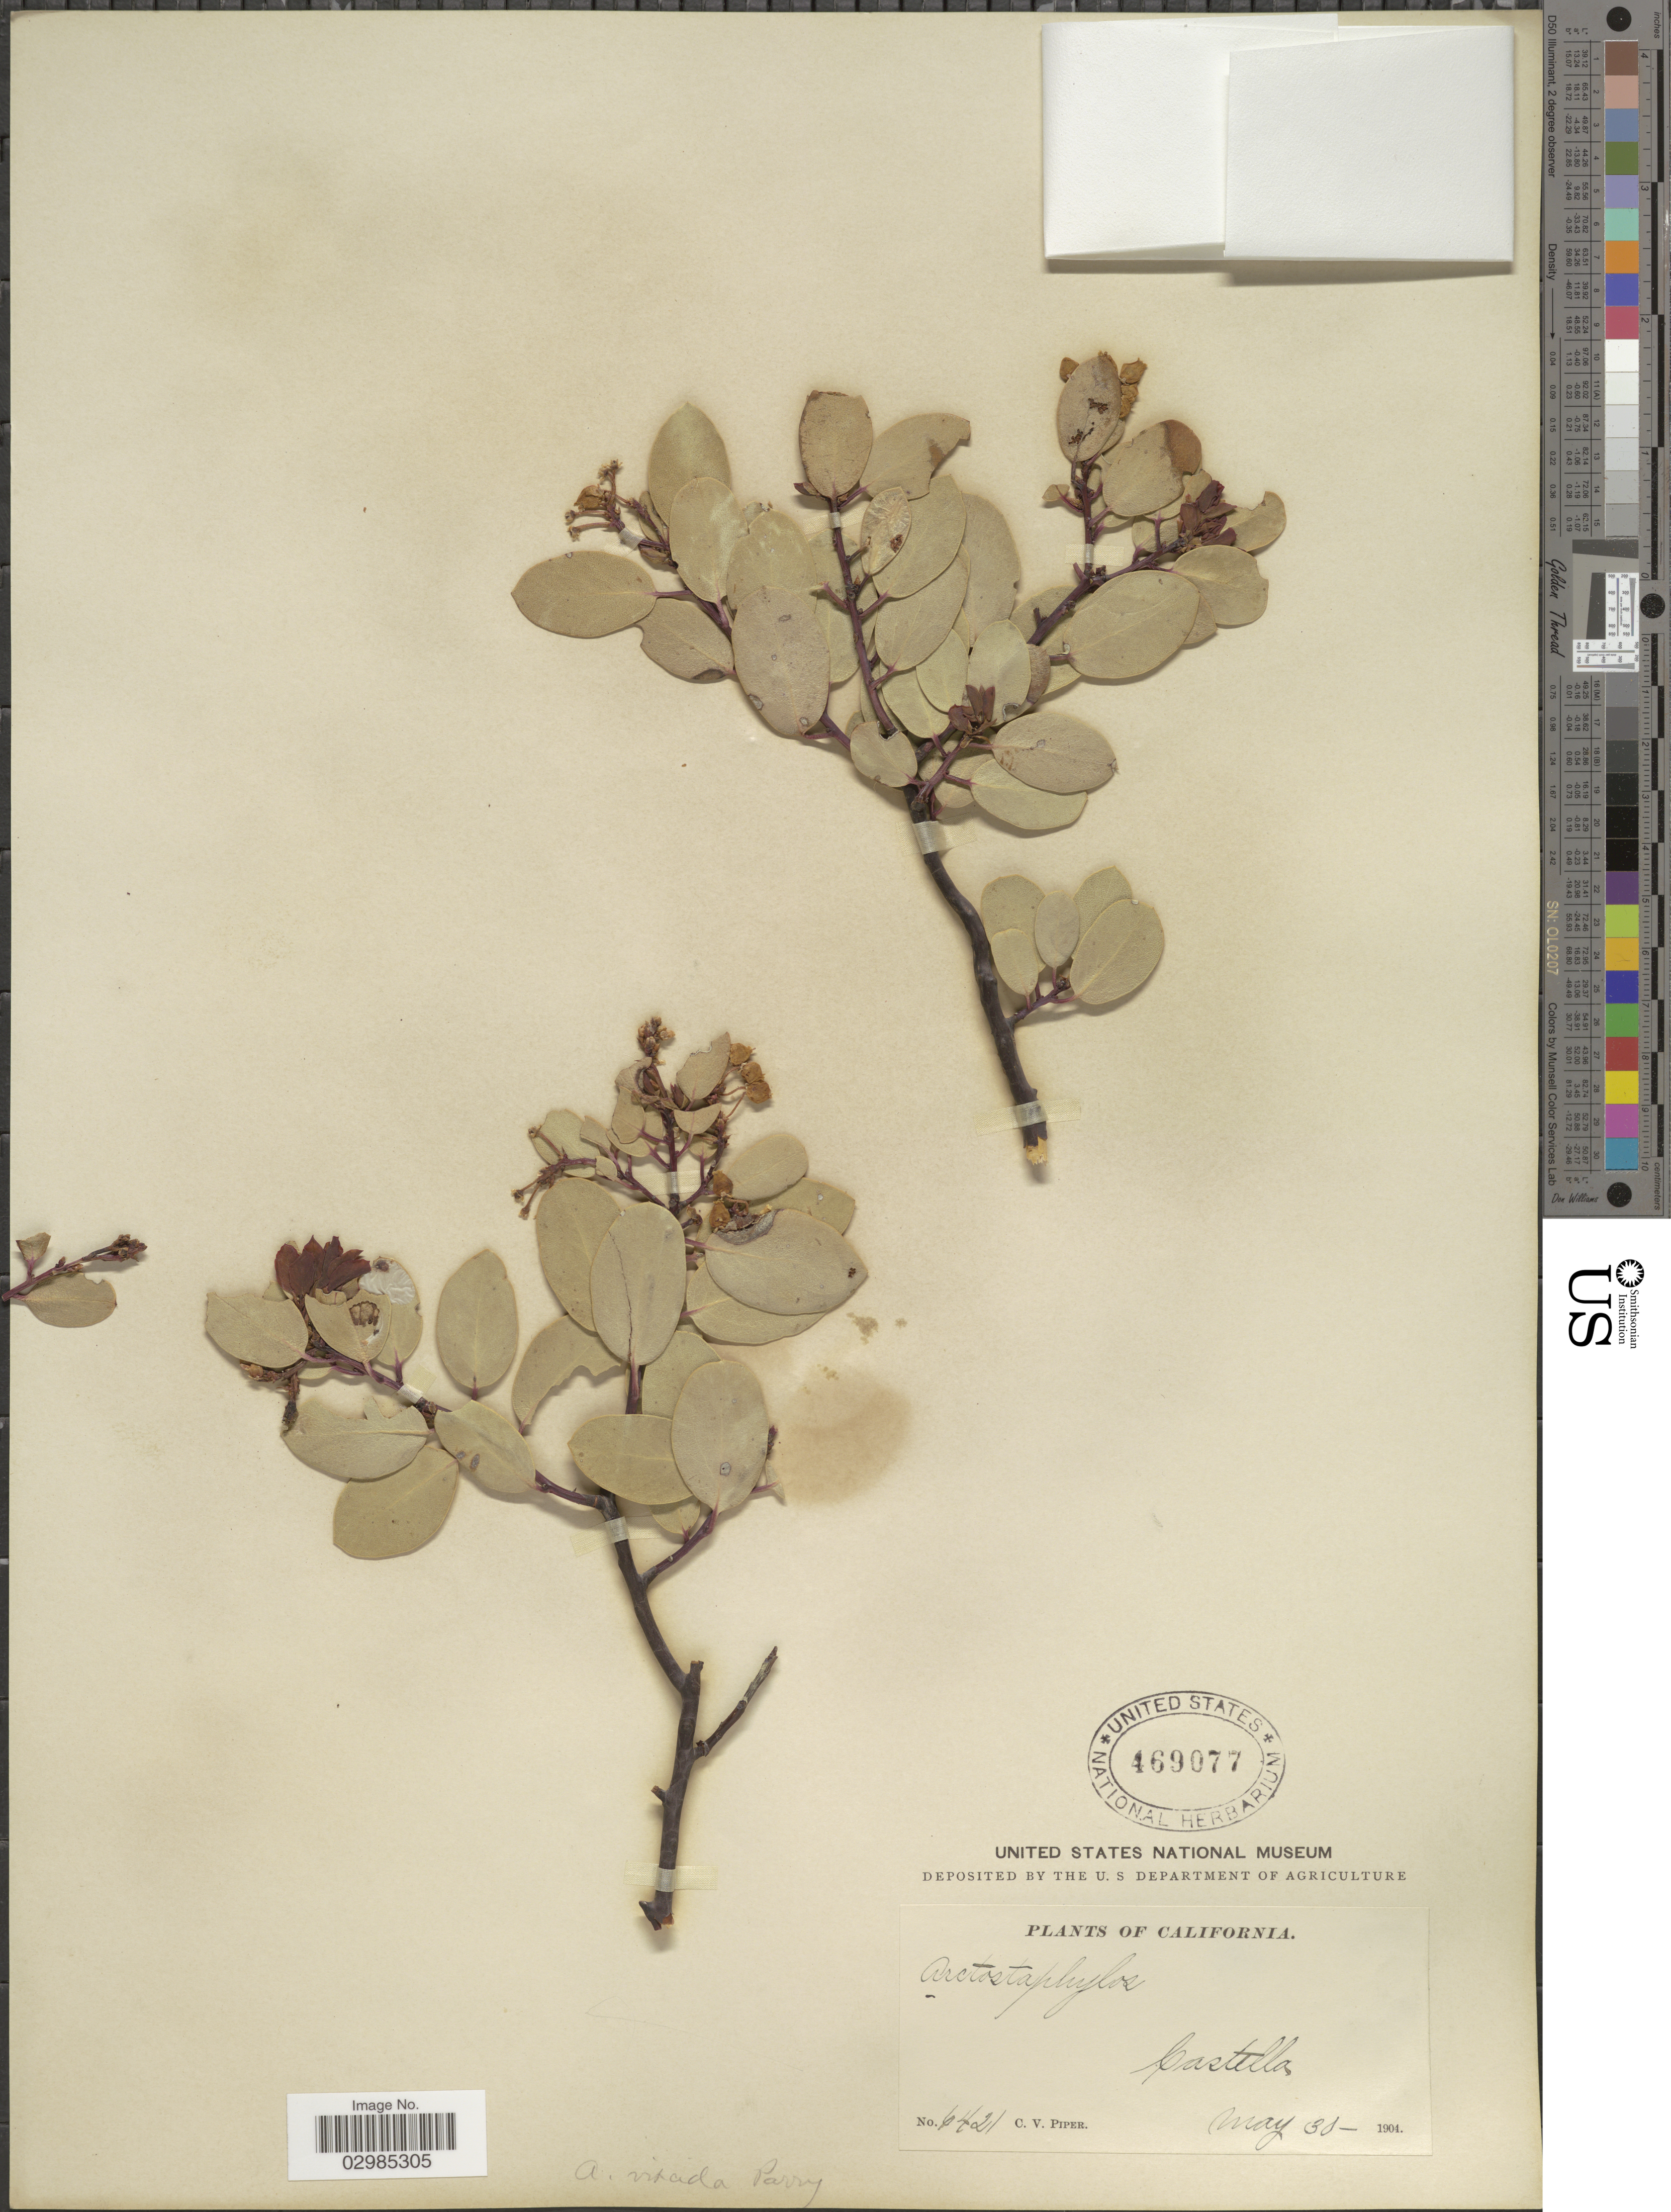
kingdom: Plantae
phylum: Tracheophyta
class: Magnoliopsida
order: Ericales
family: Ericaceae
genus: Arctostaphylos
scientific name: Arctostaphylos viscida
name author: Parry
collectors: C. V. Piper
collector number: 6421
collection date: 1904-05-30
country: United States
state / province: California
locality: Castella.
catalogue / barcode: US 469077